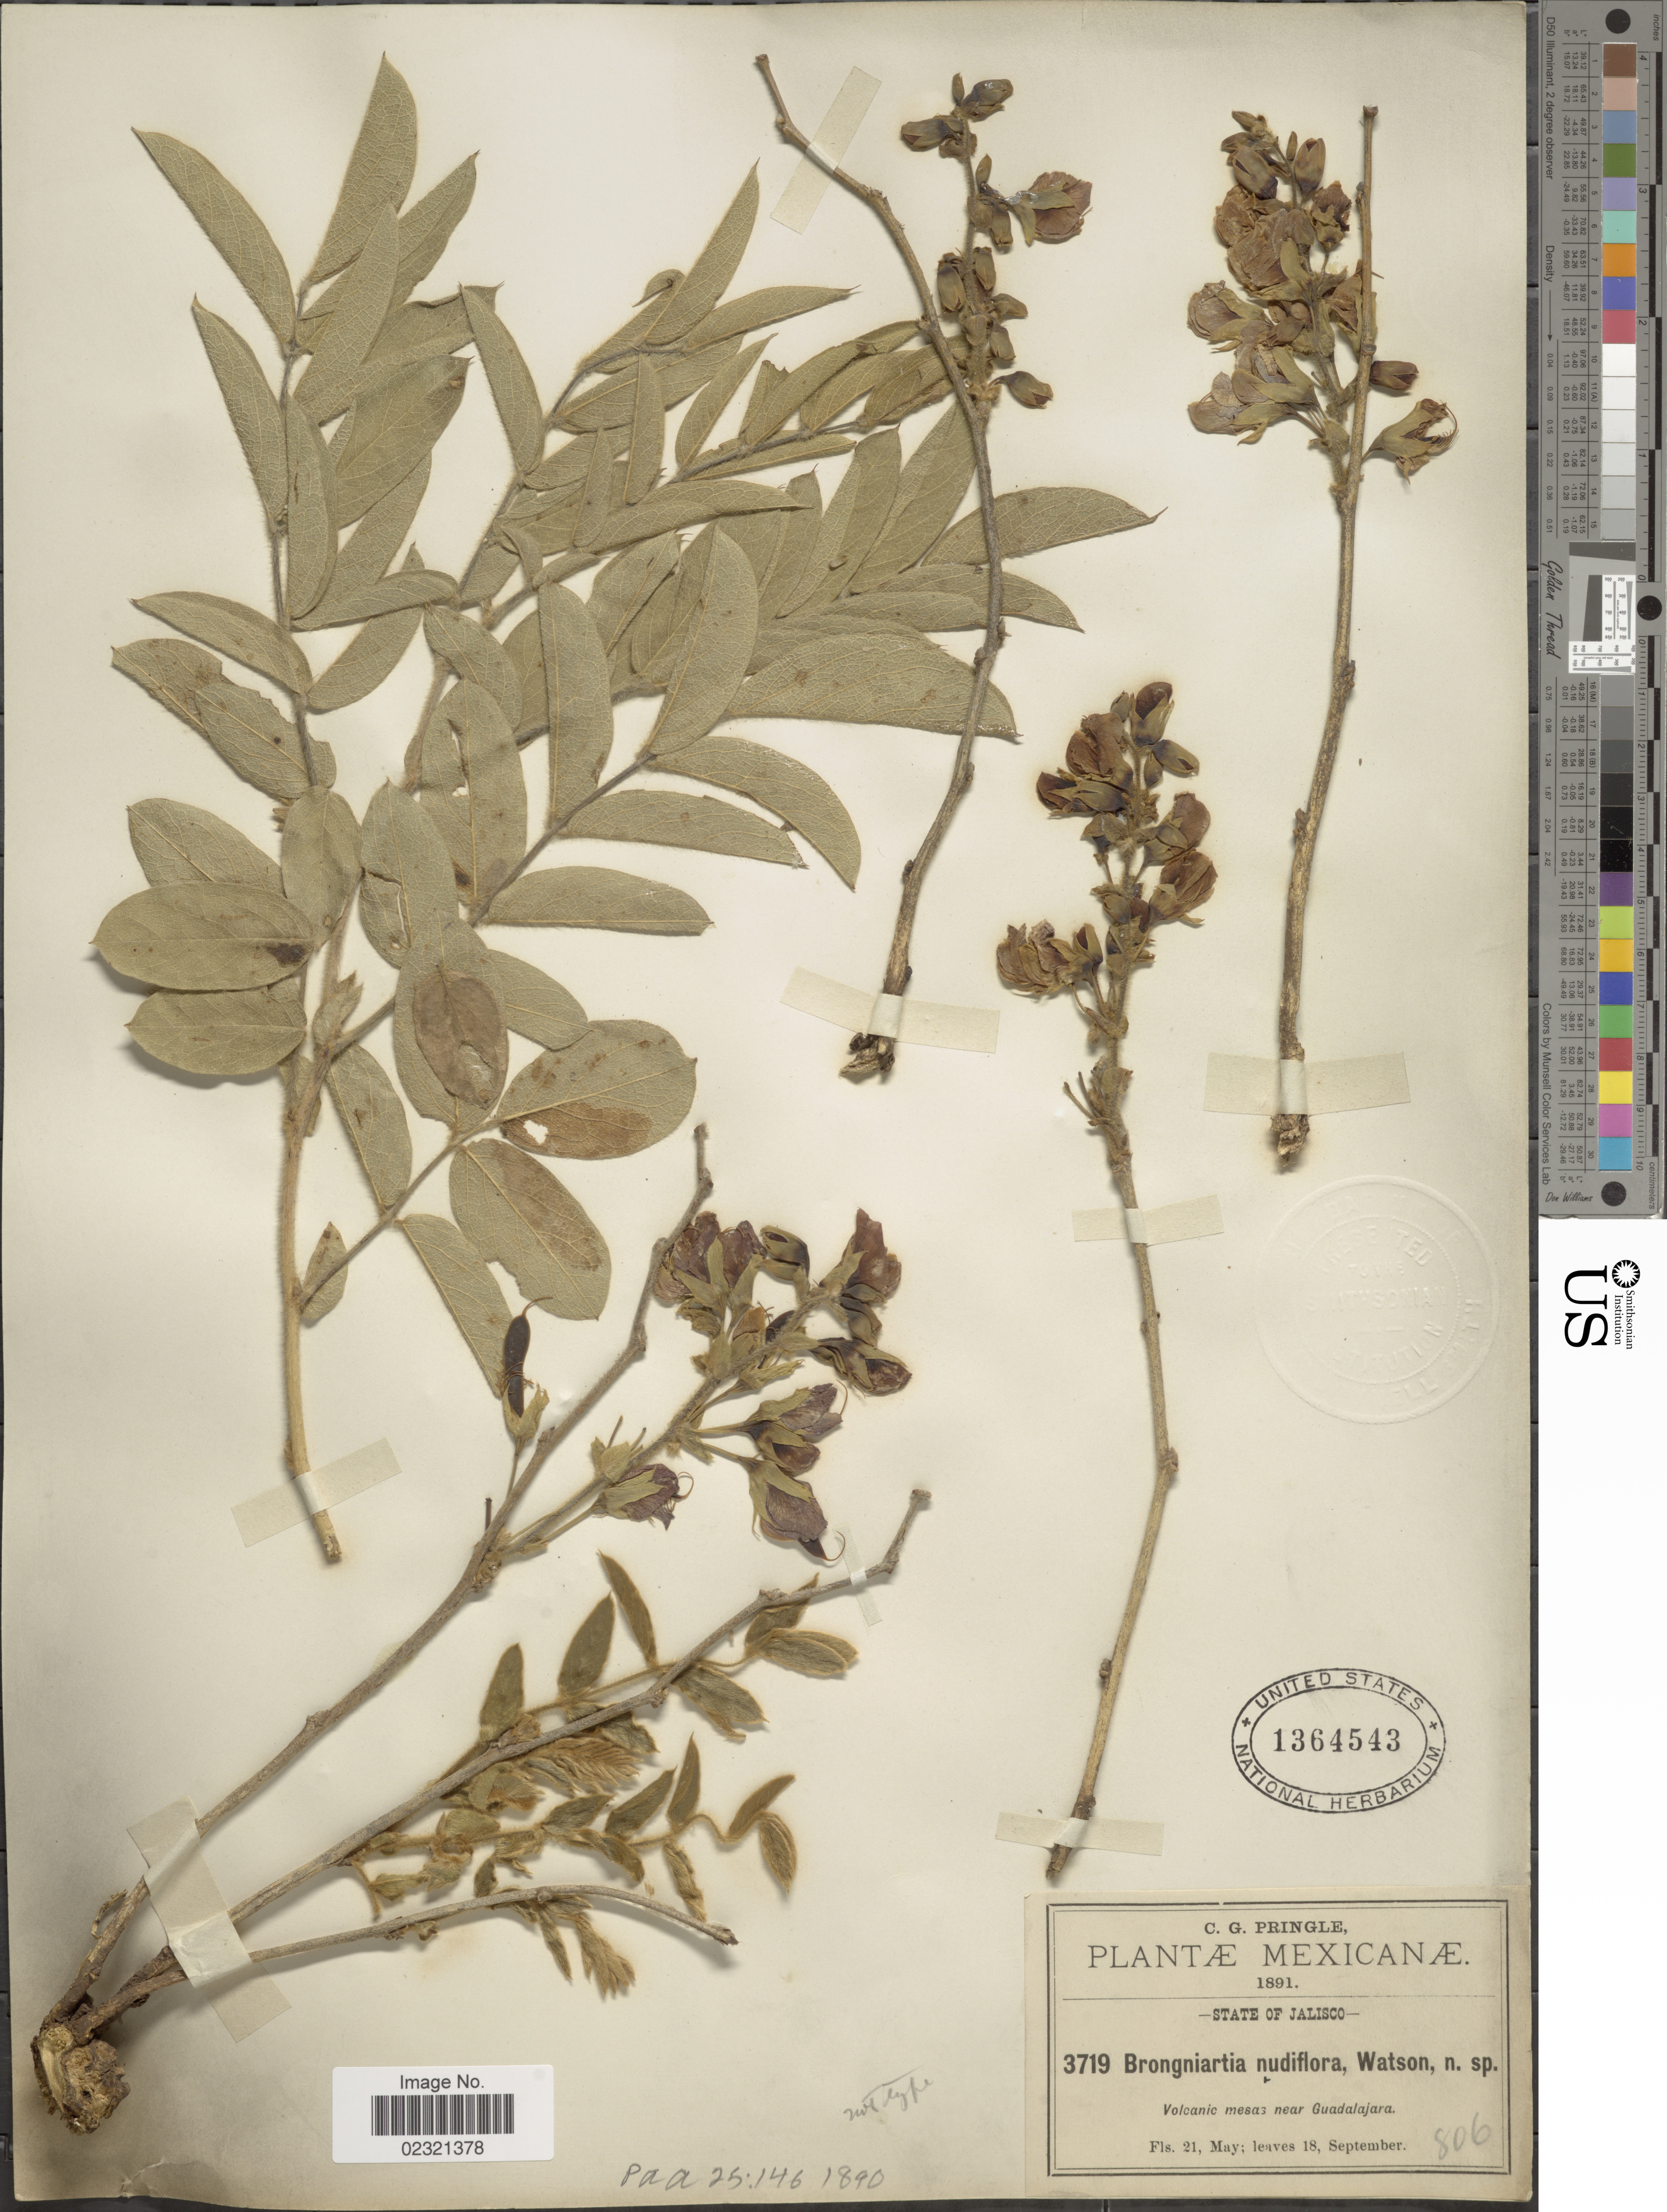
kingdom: Plantae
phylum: Tracheophyta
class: Magnoliopsida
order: Fabales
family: Fabaceae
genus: Brongniartia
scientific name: Brongniartia nudiflora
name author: S. Watson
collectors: C. G. Pringle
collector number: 3719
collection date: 1891-09-18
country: Mexico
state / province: Jalisco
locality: Volcanic mesas near Guadalajara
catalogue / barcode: US 1364543